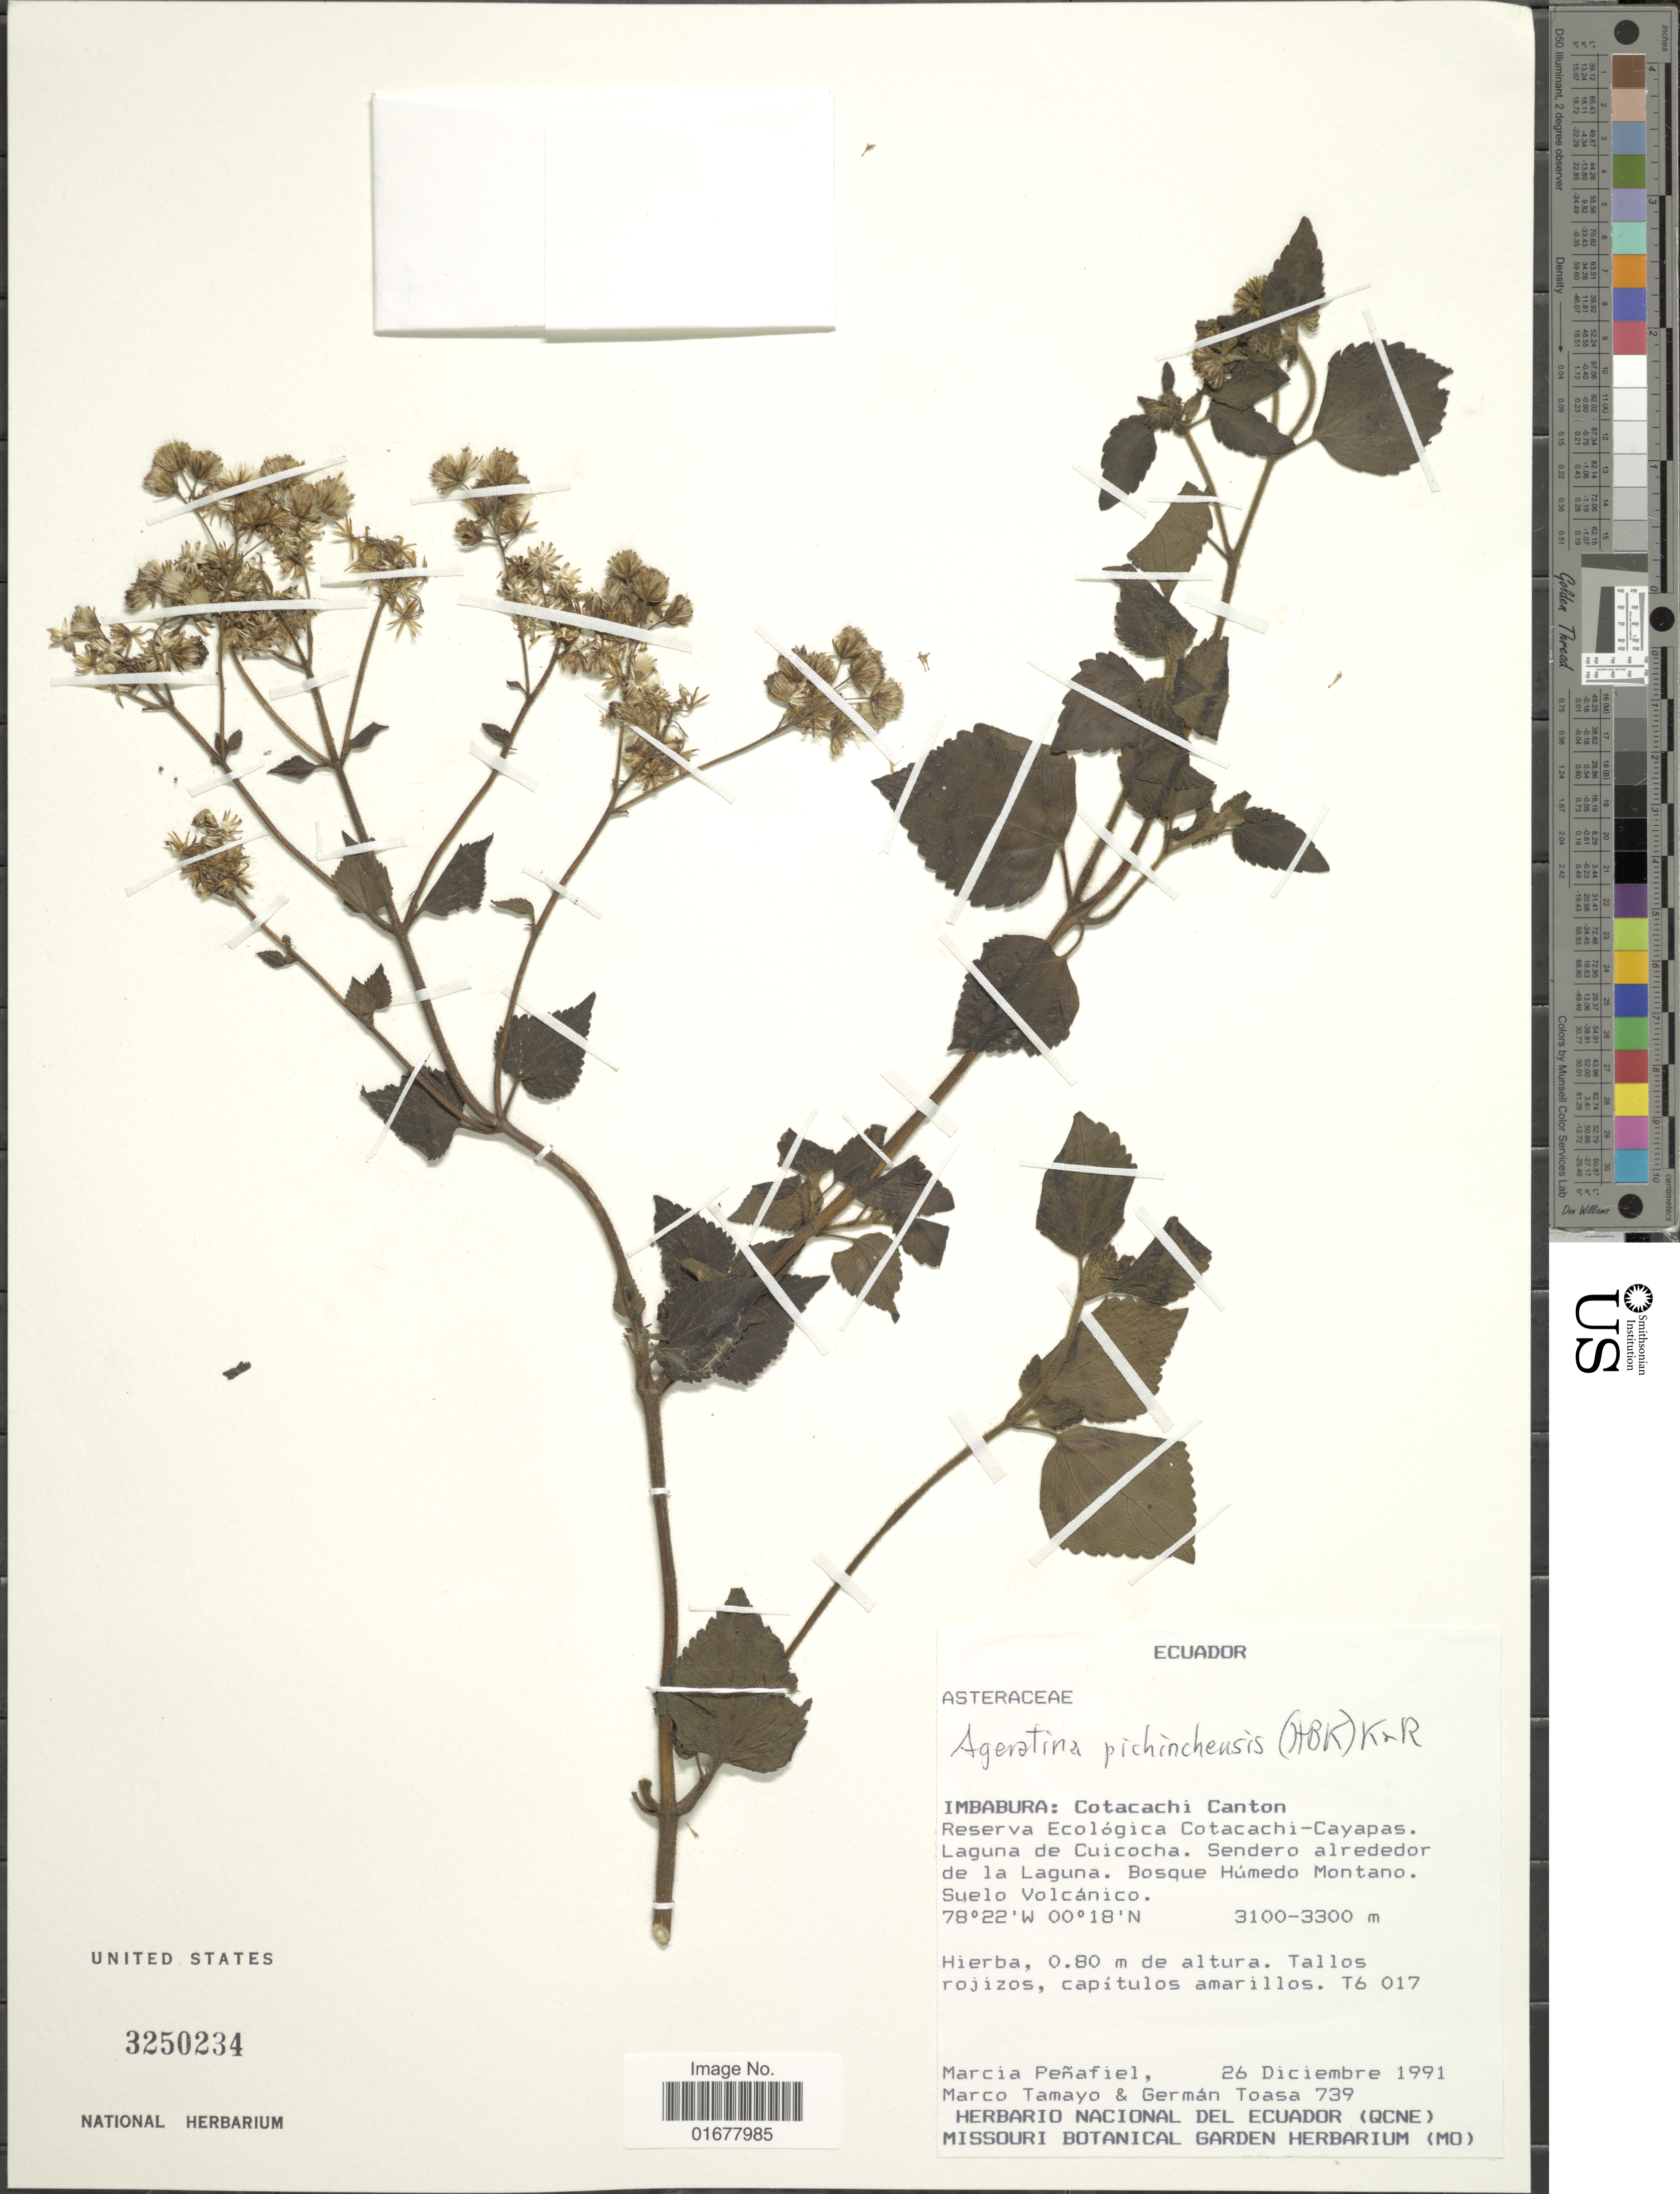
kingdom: Plantae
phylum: Tracheophyta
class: Magnoliopsida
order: Asterales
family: Asteraceae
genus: Ageratina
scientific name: Ageratina pichinchensis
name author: (Kunth) R.M. King & H. Rob.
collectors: M. Penafiel, M. Tamayo & G. Toasa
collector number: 739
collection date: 1991-12-26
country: Ecuador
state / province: Imbabura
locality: Imbabura: Cotacachi Canton, Reserva Ecologica Cotacachi-Cayapas, laguna de Cuicocha, Sendero alrededores de la Laguna, Bosque Humedo Montano, Suelo Volcanico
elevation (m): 3100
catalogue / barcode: US 3250234